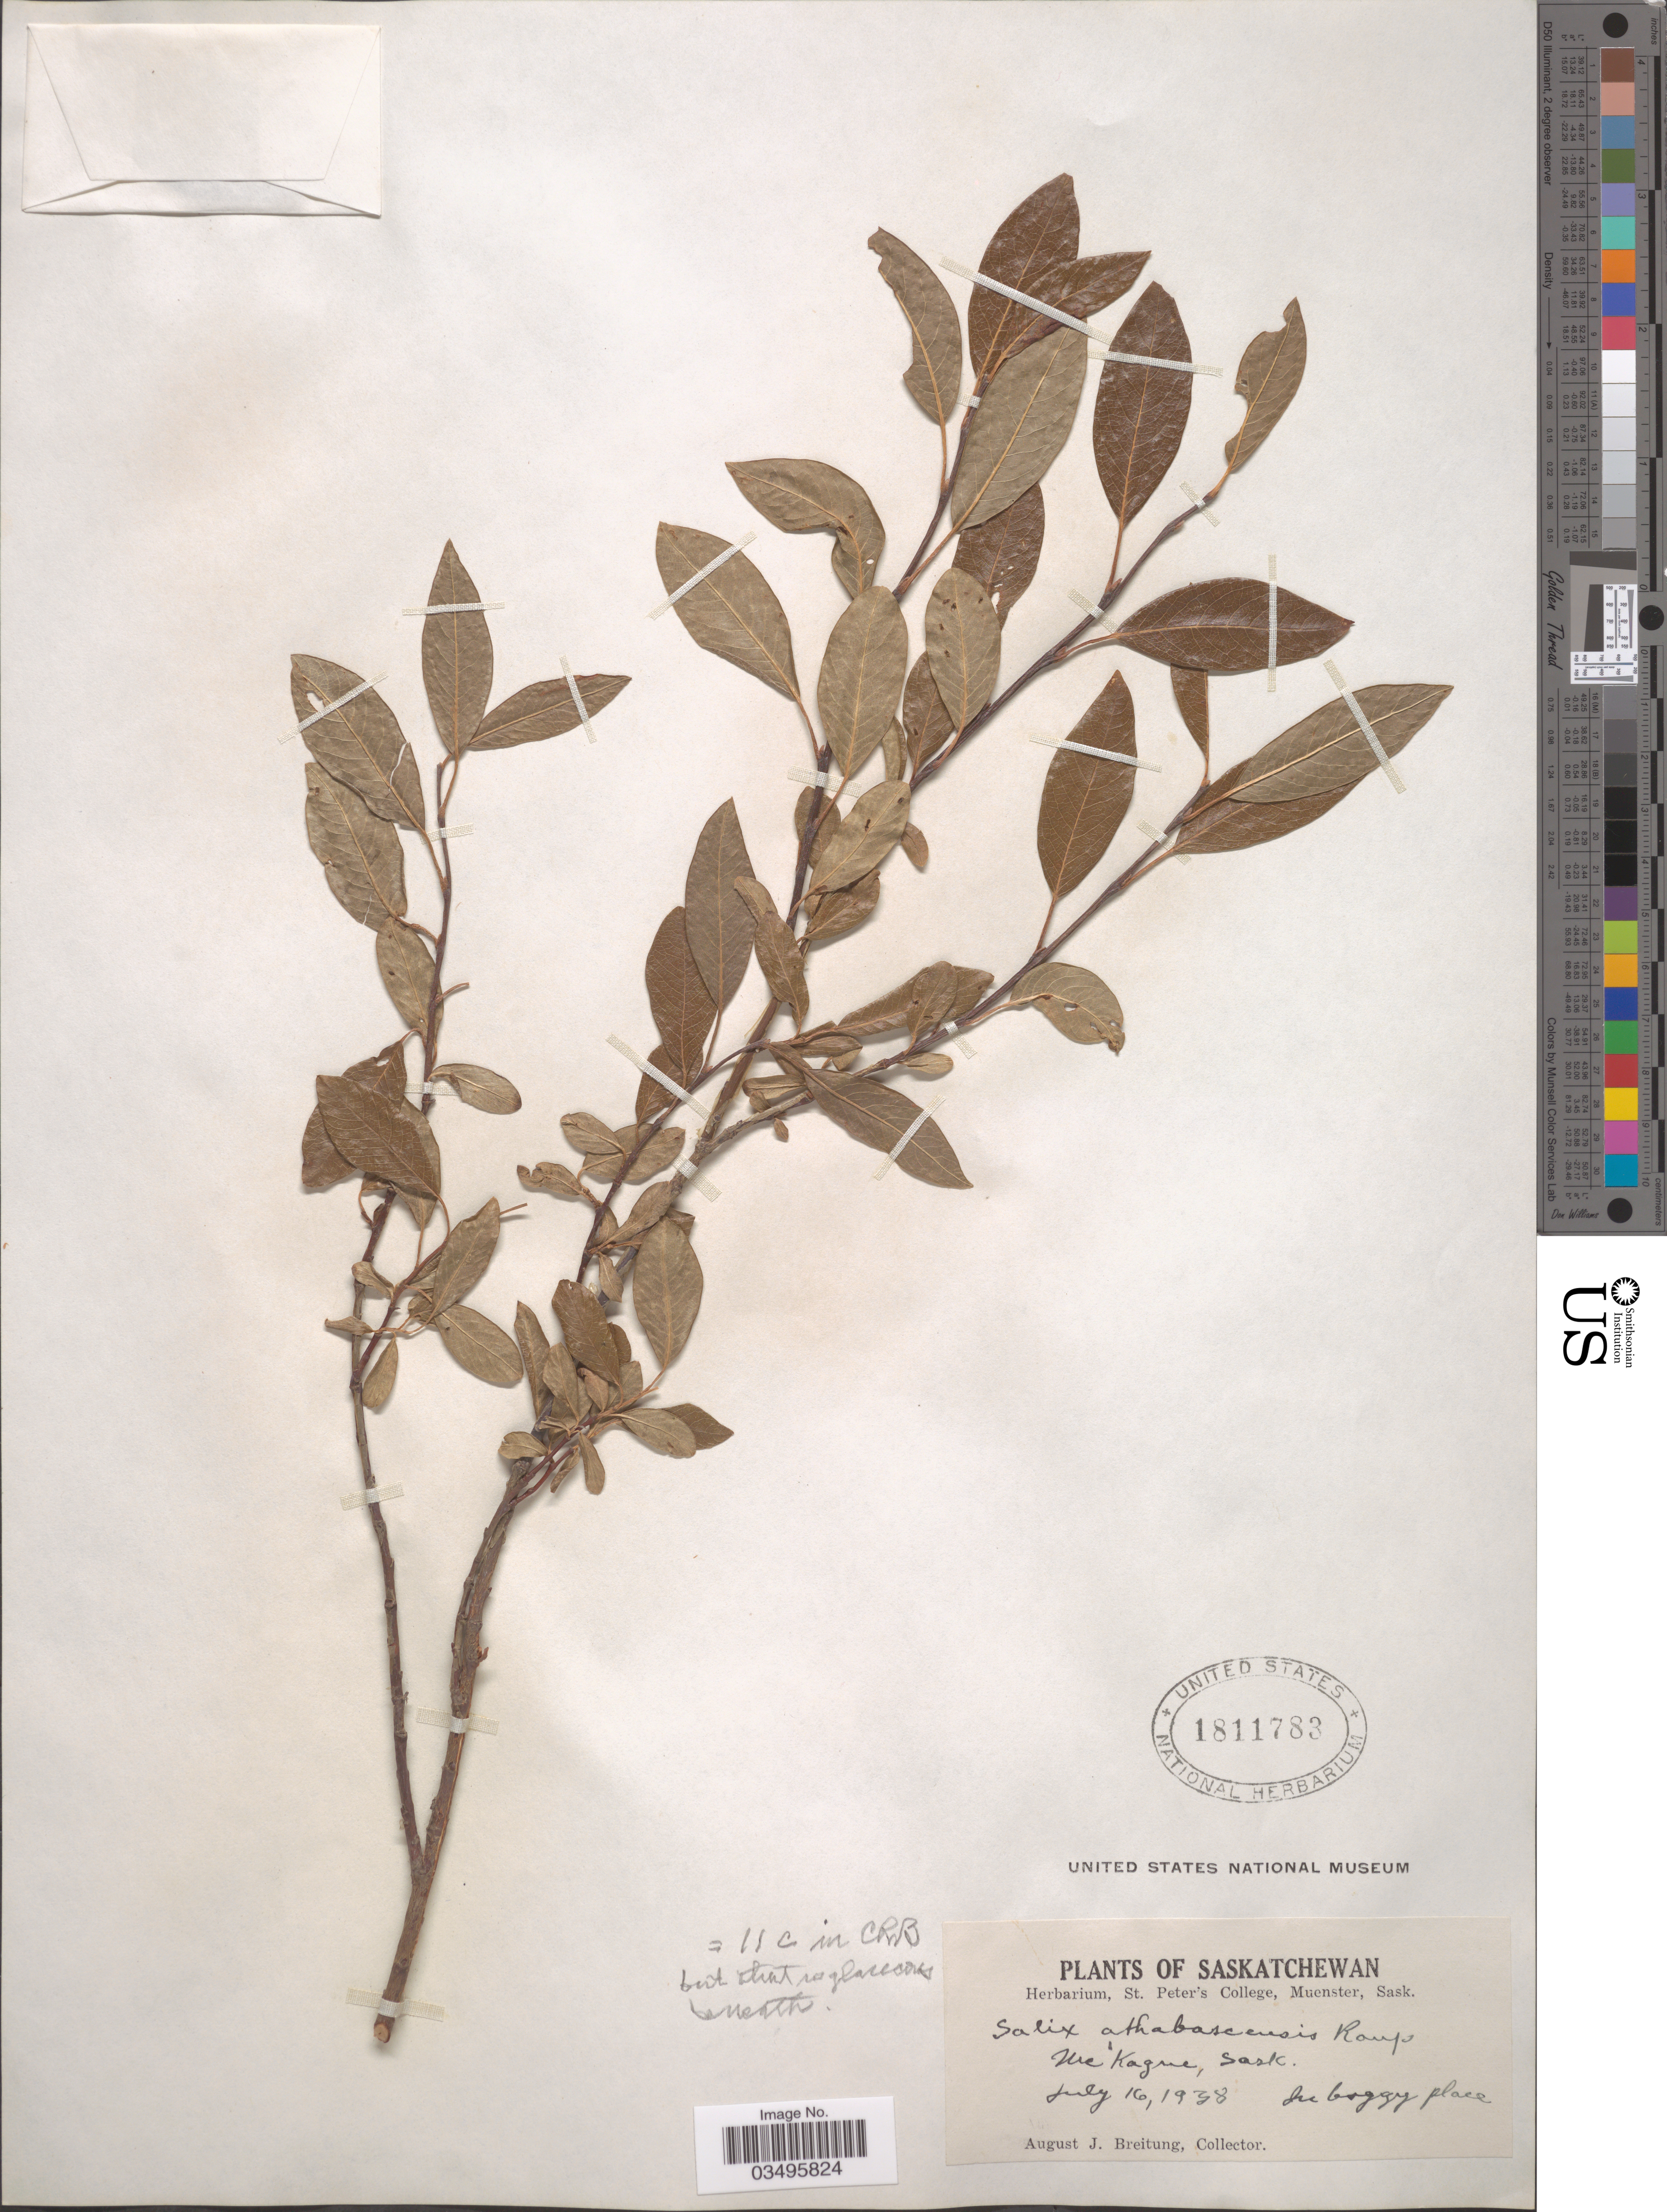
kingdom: Plantae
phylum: Tracheophyta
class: Magnoliopsida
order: Malpighiales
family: Salicaceae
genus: Salix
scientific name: Salix athabascensis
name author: Raup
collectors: A. Breitung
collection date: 1938-07-16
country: Canada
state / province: Saskatchewan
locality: McKague.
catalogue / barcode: US 1811783